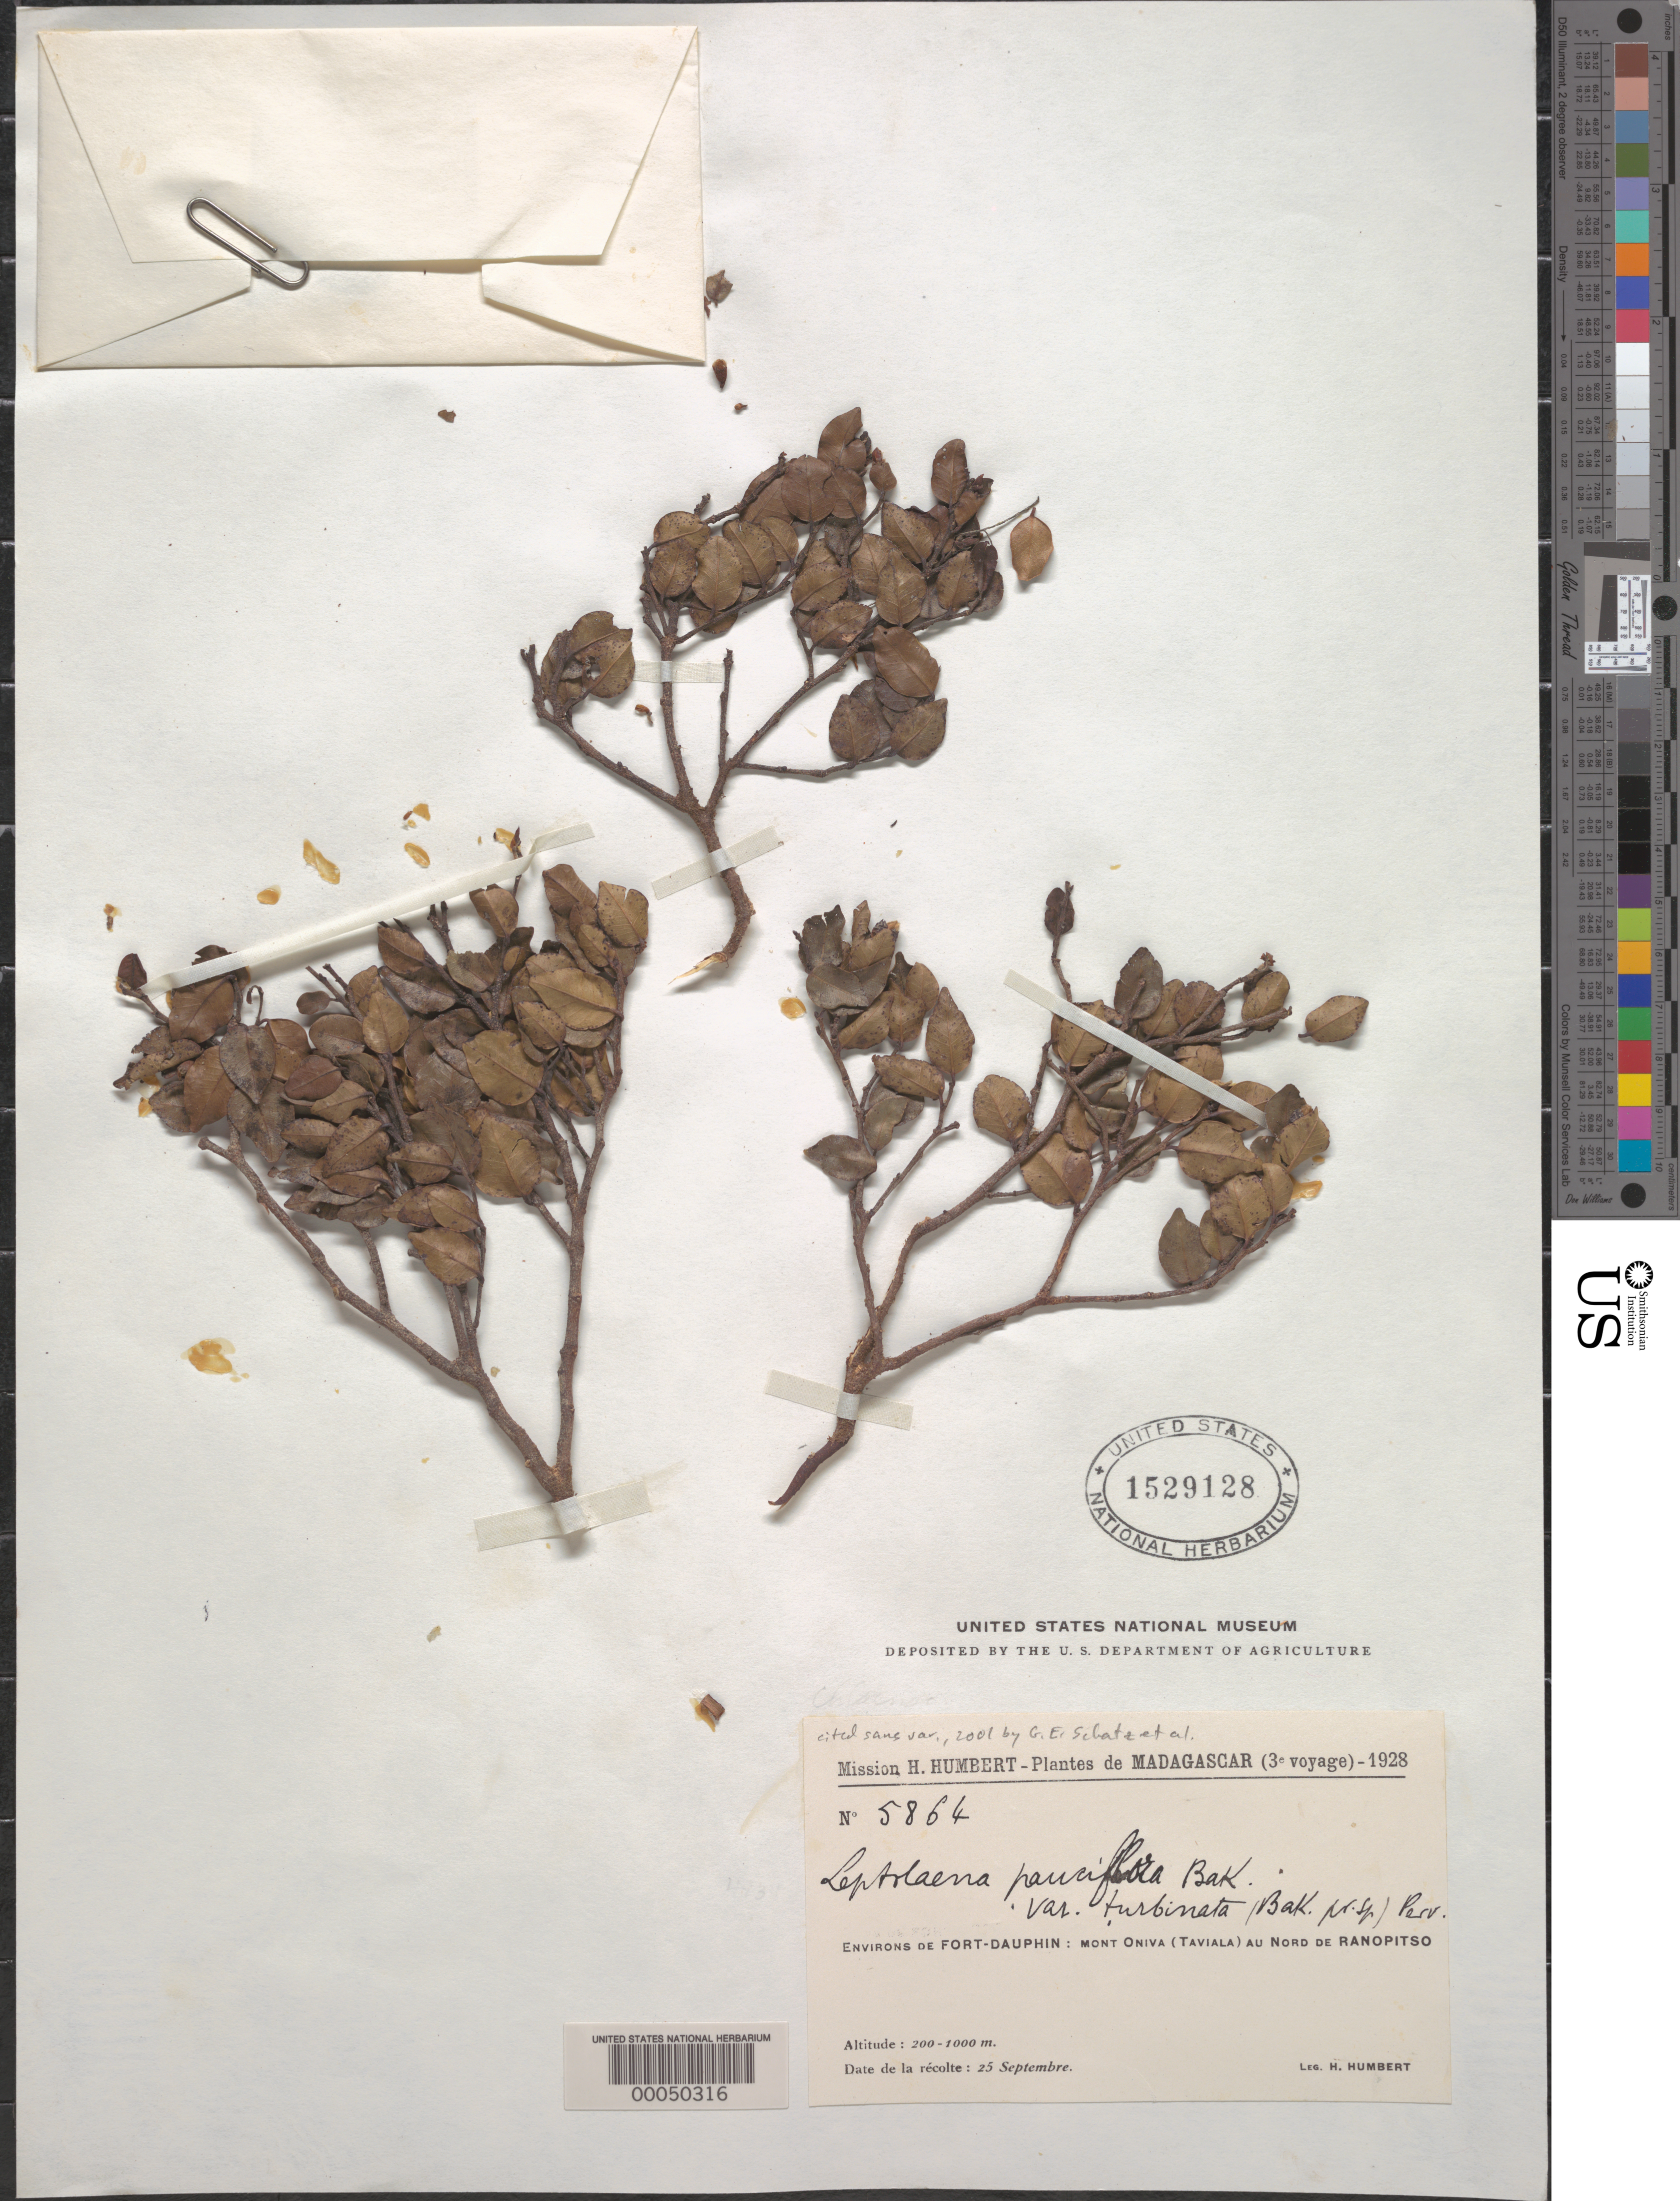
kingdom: Plantae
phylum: Tracheophyta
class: Magnoliopsida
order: Malvales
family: Sarcolaenaceae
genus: Leptolaena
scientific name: Leptolaena pauciflora var. turbinata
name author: (Baker) H. Perrier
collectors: H. Humbert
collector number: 5864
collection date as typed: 25 Sep 1928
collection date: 1928-09-25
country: Madagascar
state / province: Anosy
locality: Fort-dauphin, mont oniva, taviala, n of ranopitso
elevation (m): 200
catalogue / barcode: US 1529128